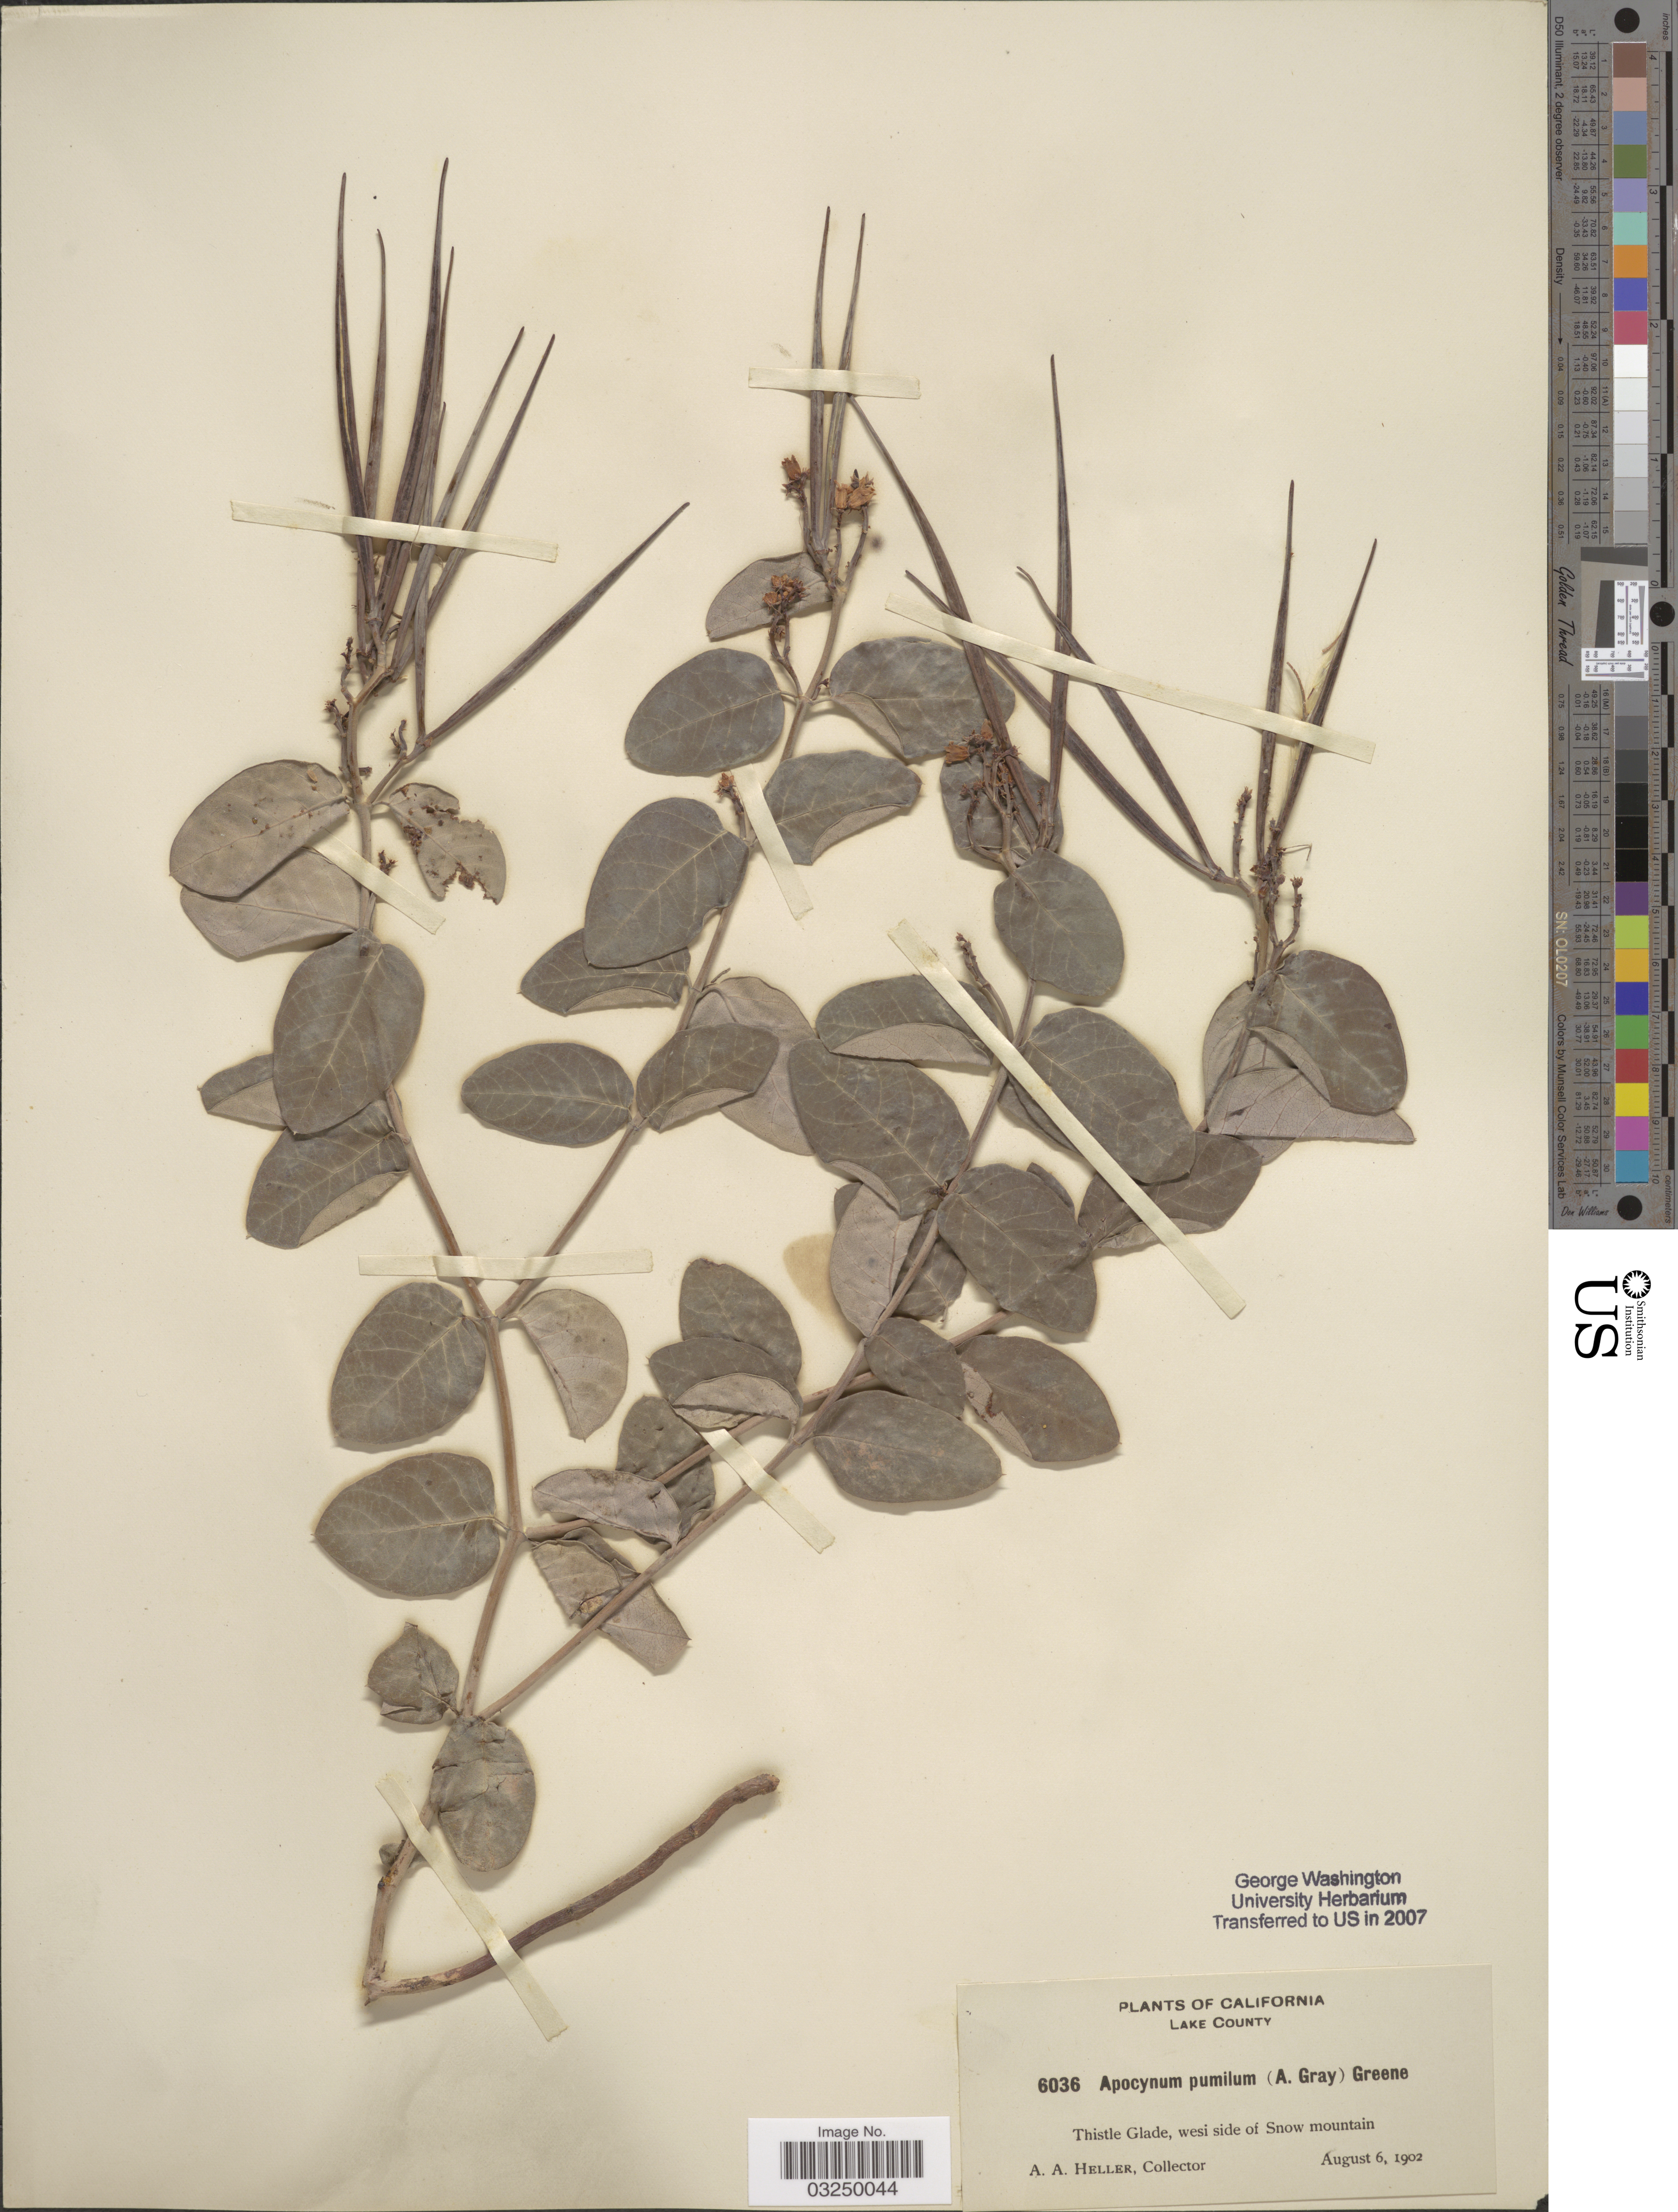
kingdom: Plantae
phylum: Tracheophyta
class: Magnoliopsida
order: Gentianales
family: Apocynaceae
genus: Apocynum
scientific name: Apocynum pumilum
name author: (A. Gray) Greene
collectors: A. A. Heller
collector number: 6036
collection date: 1902-08-06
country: United States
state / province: California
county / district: Lake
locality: Lake County. Thistle Glade, wesi side of Snow mountain.